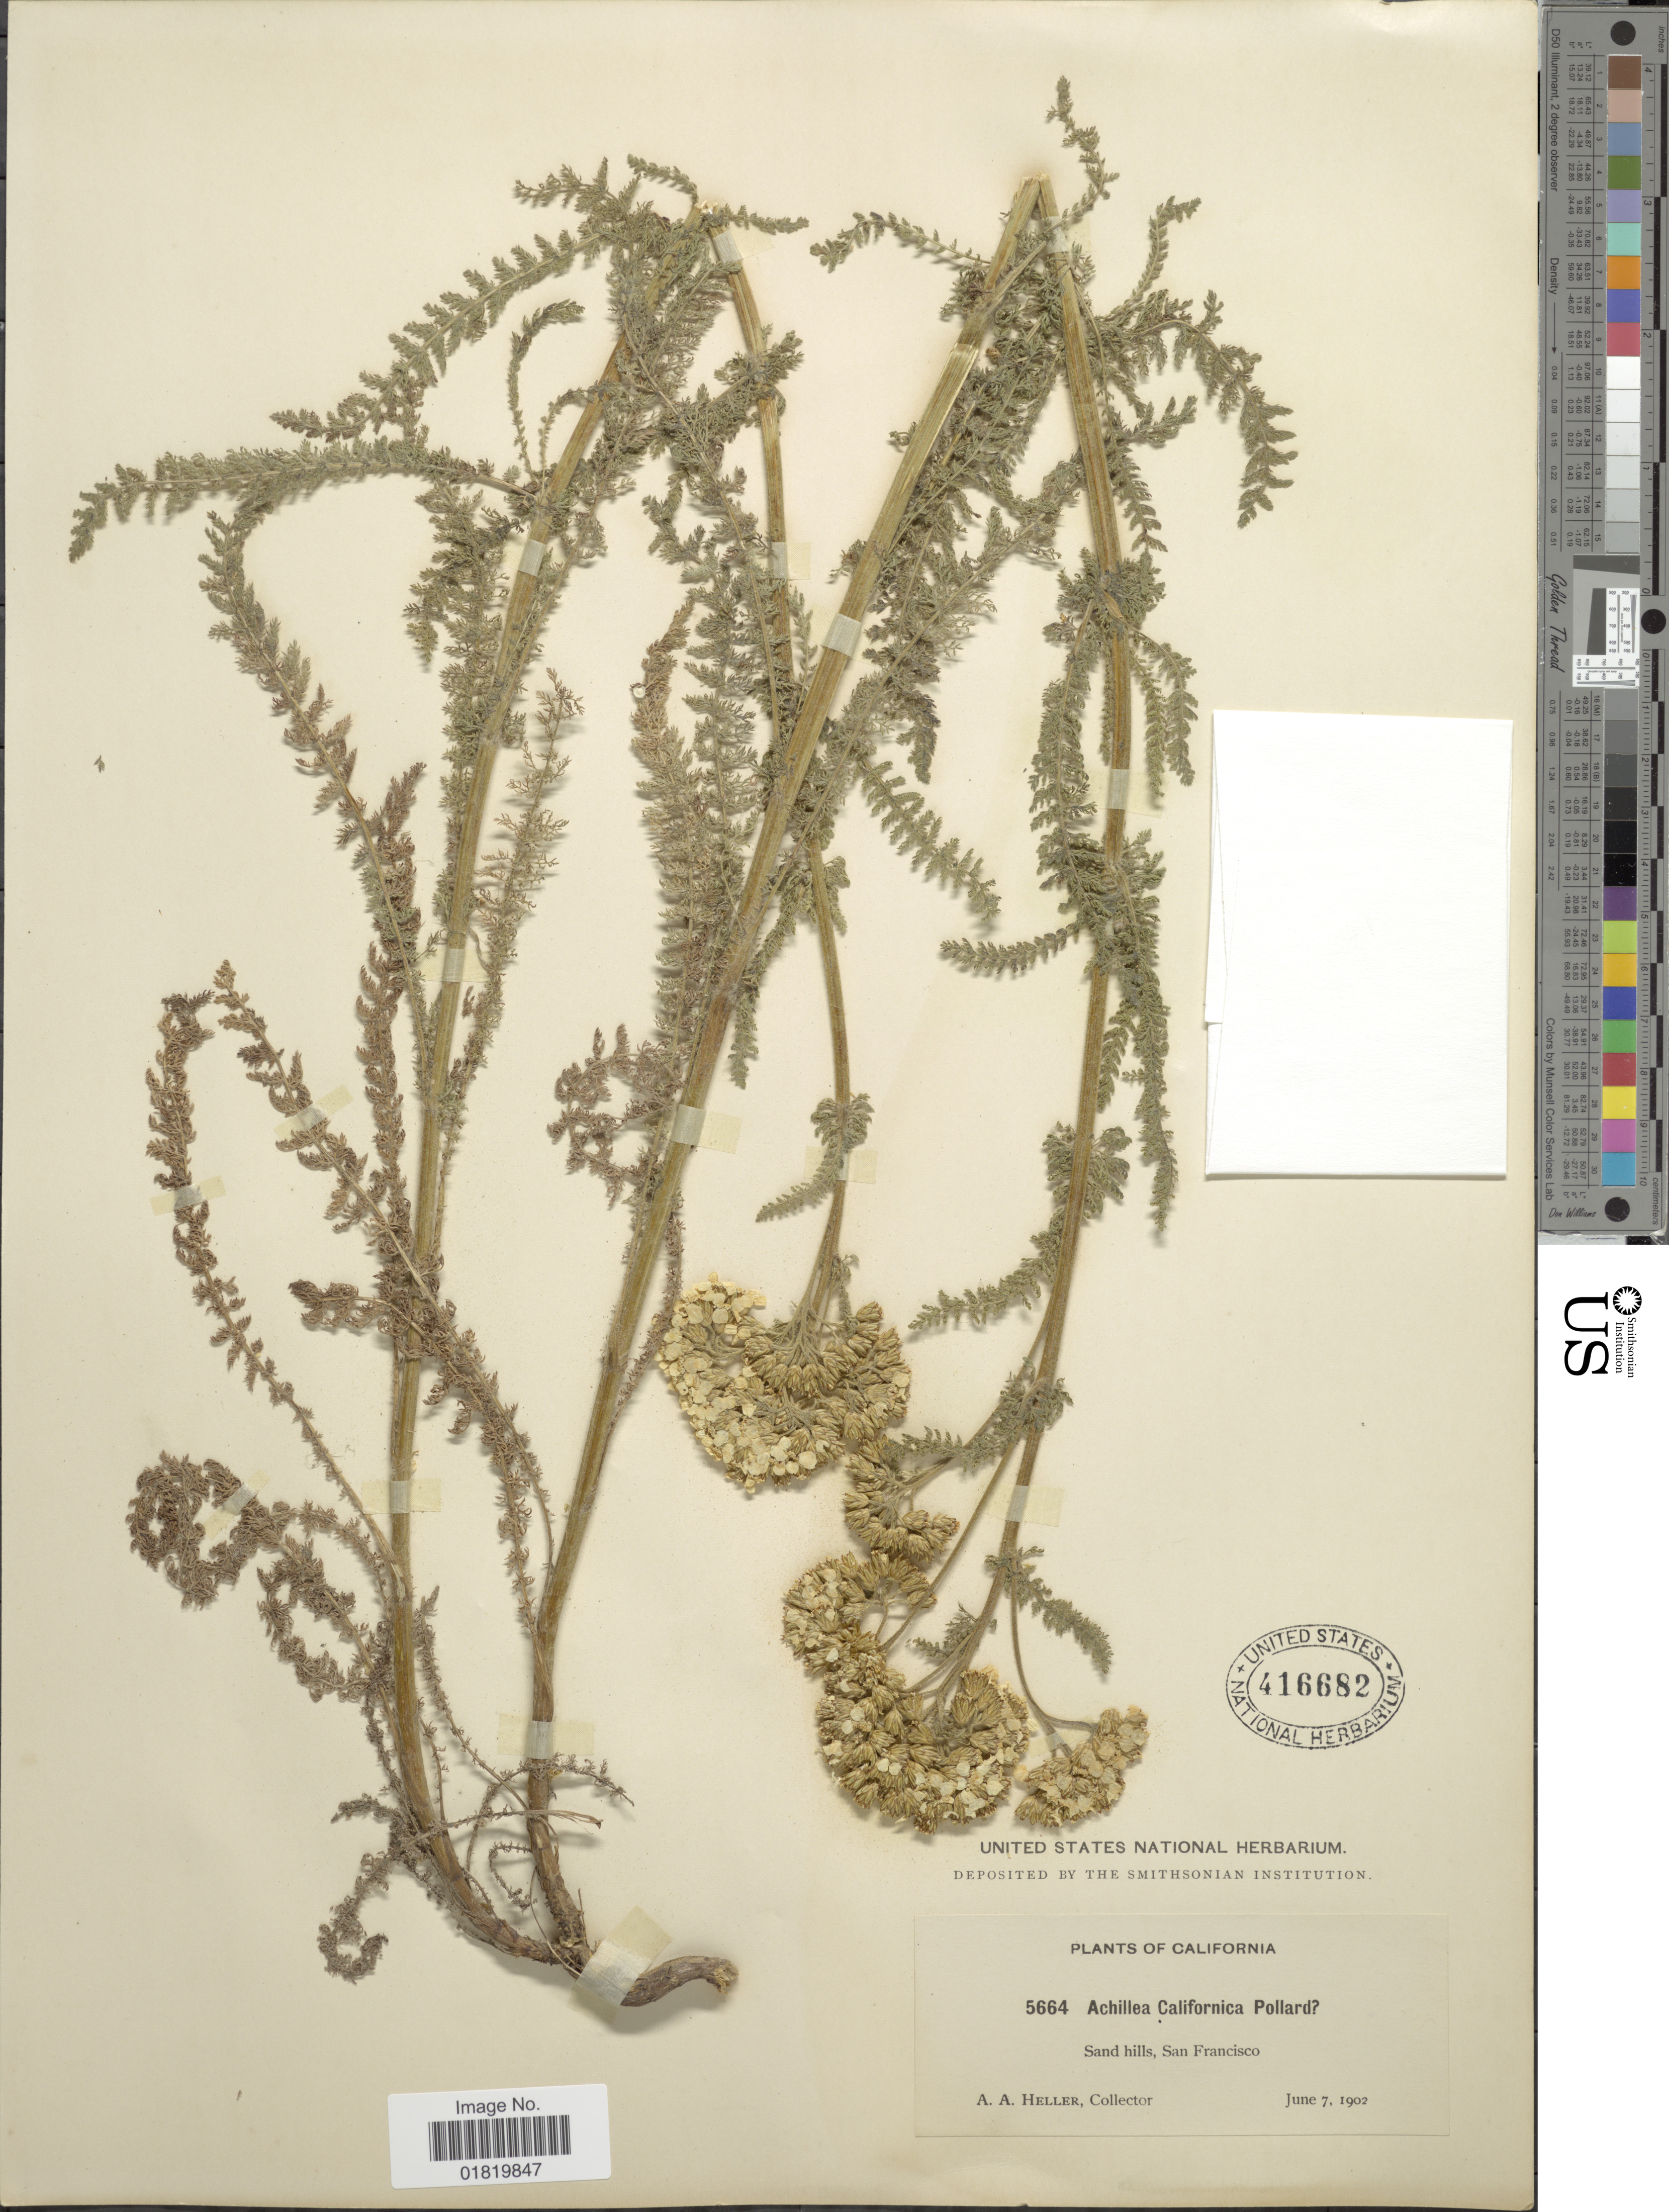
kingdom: Plantae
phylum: Tracheophyta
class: Magnoliopsida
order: Asterales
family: Asteraceae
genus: Achillea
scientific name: Achillea californica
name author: Pollard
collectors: A. A. Heller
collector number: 5664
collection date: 1902-06-07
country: United States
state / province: California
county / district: San Francisco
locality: Sand hills, San Francisco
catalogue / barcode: US 416682